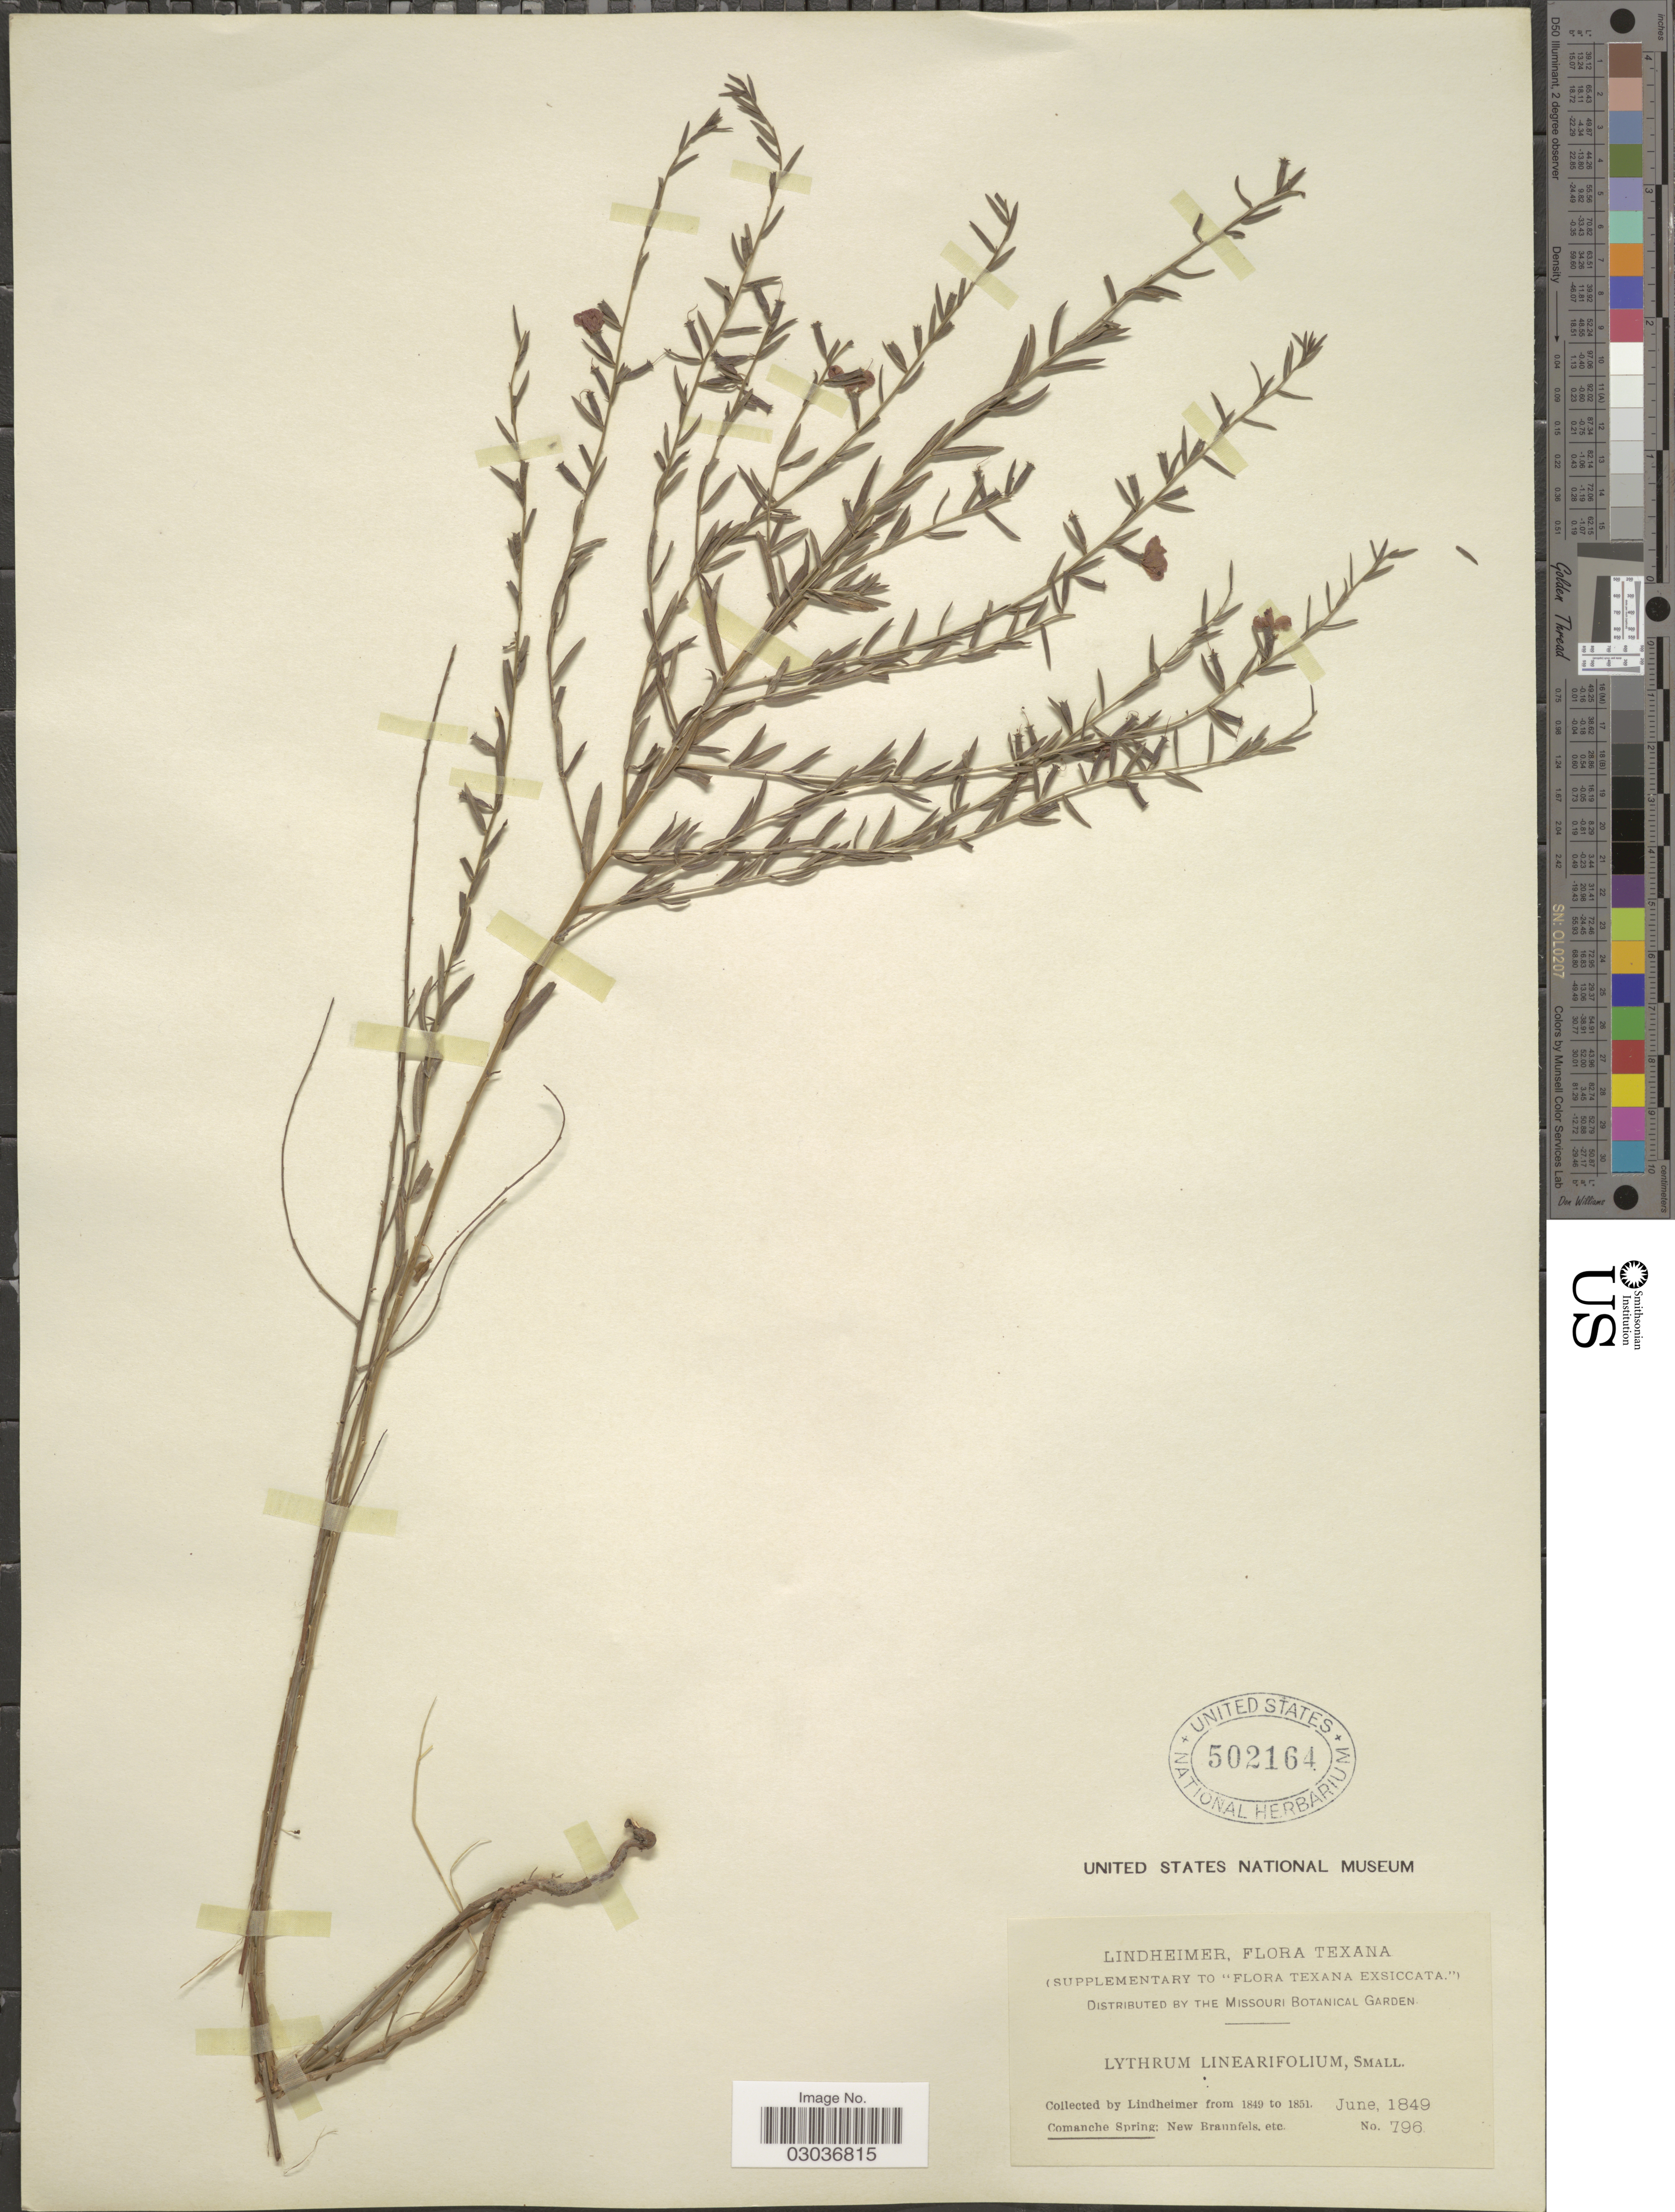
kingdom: Plantae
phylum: Tracheophyta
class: Magnoliopsida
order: Myrtales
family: Lythraceae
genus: Lythrum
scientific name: Lythrum californicum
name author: Torr. & A. Gray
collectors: -. Lindheimer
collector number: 796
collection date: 1849-06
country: United States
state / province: Texas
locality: Comanche Spring: New Brannfels, etc.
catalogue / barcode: US 502164